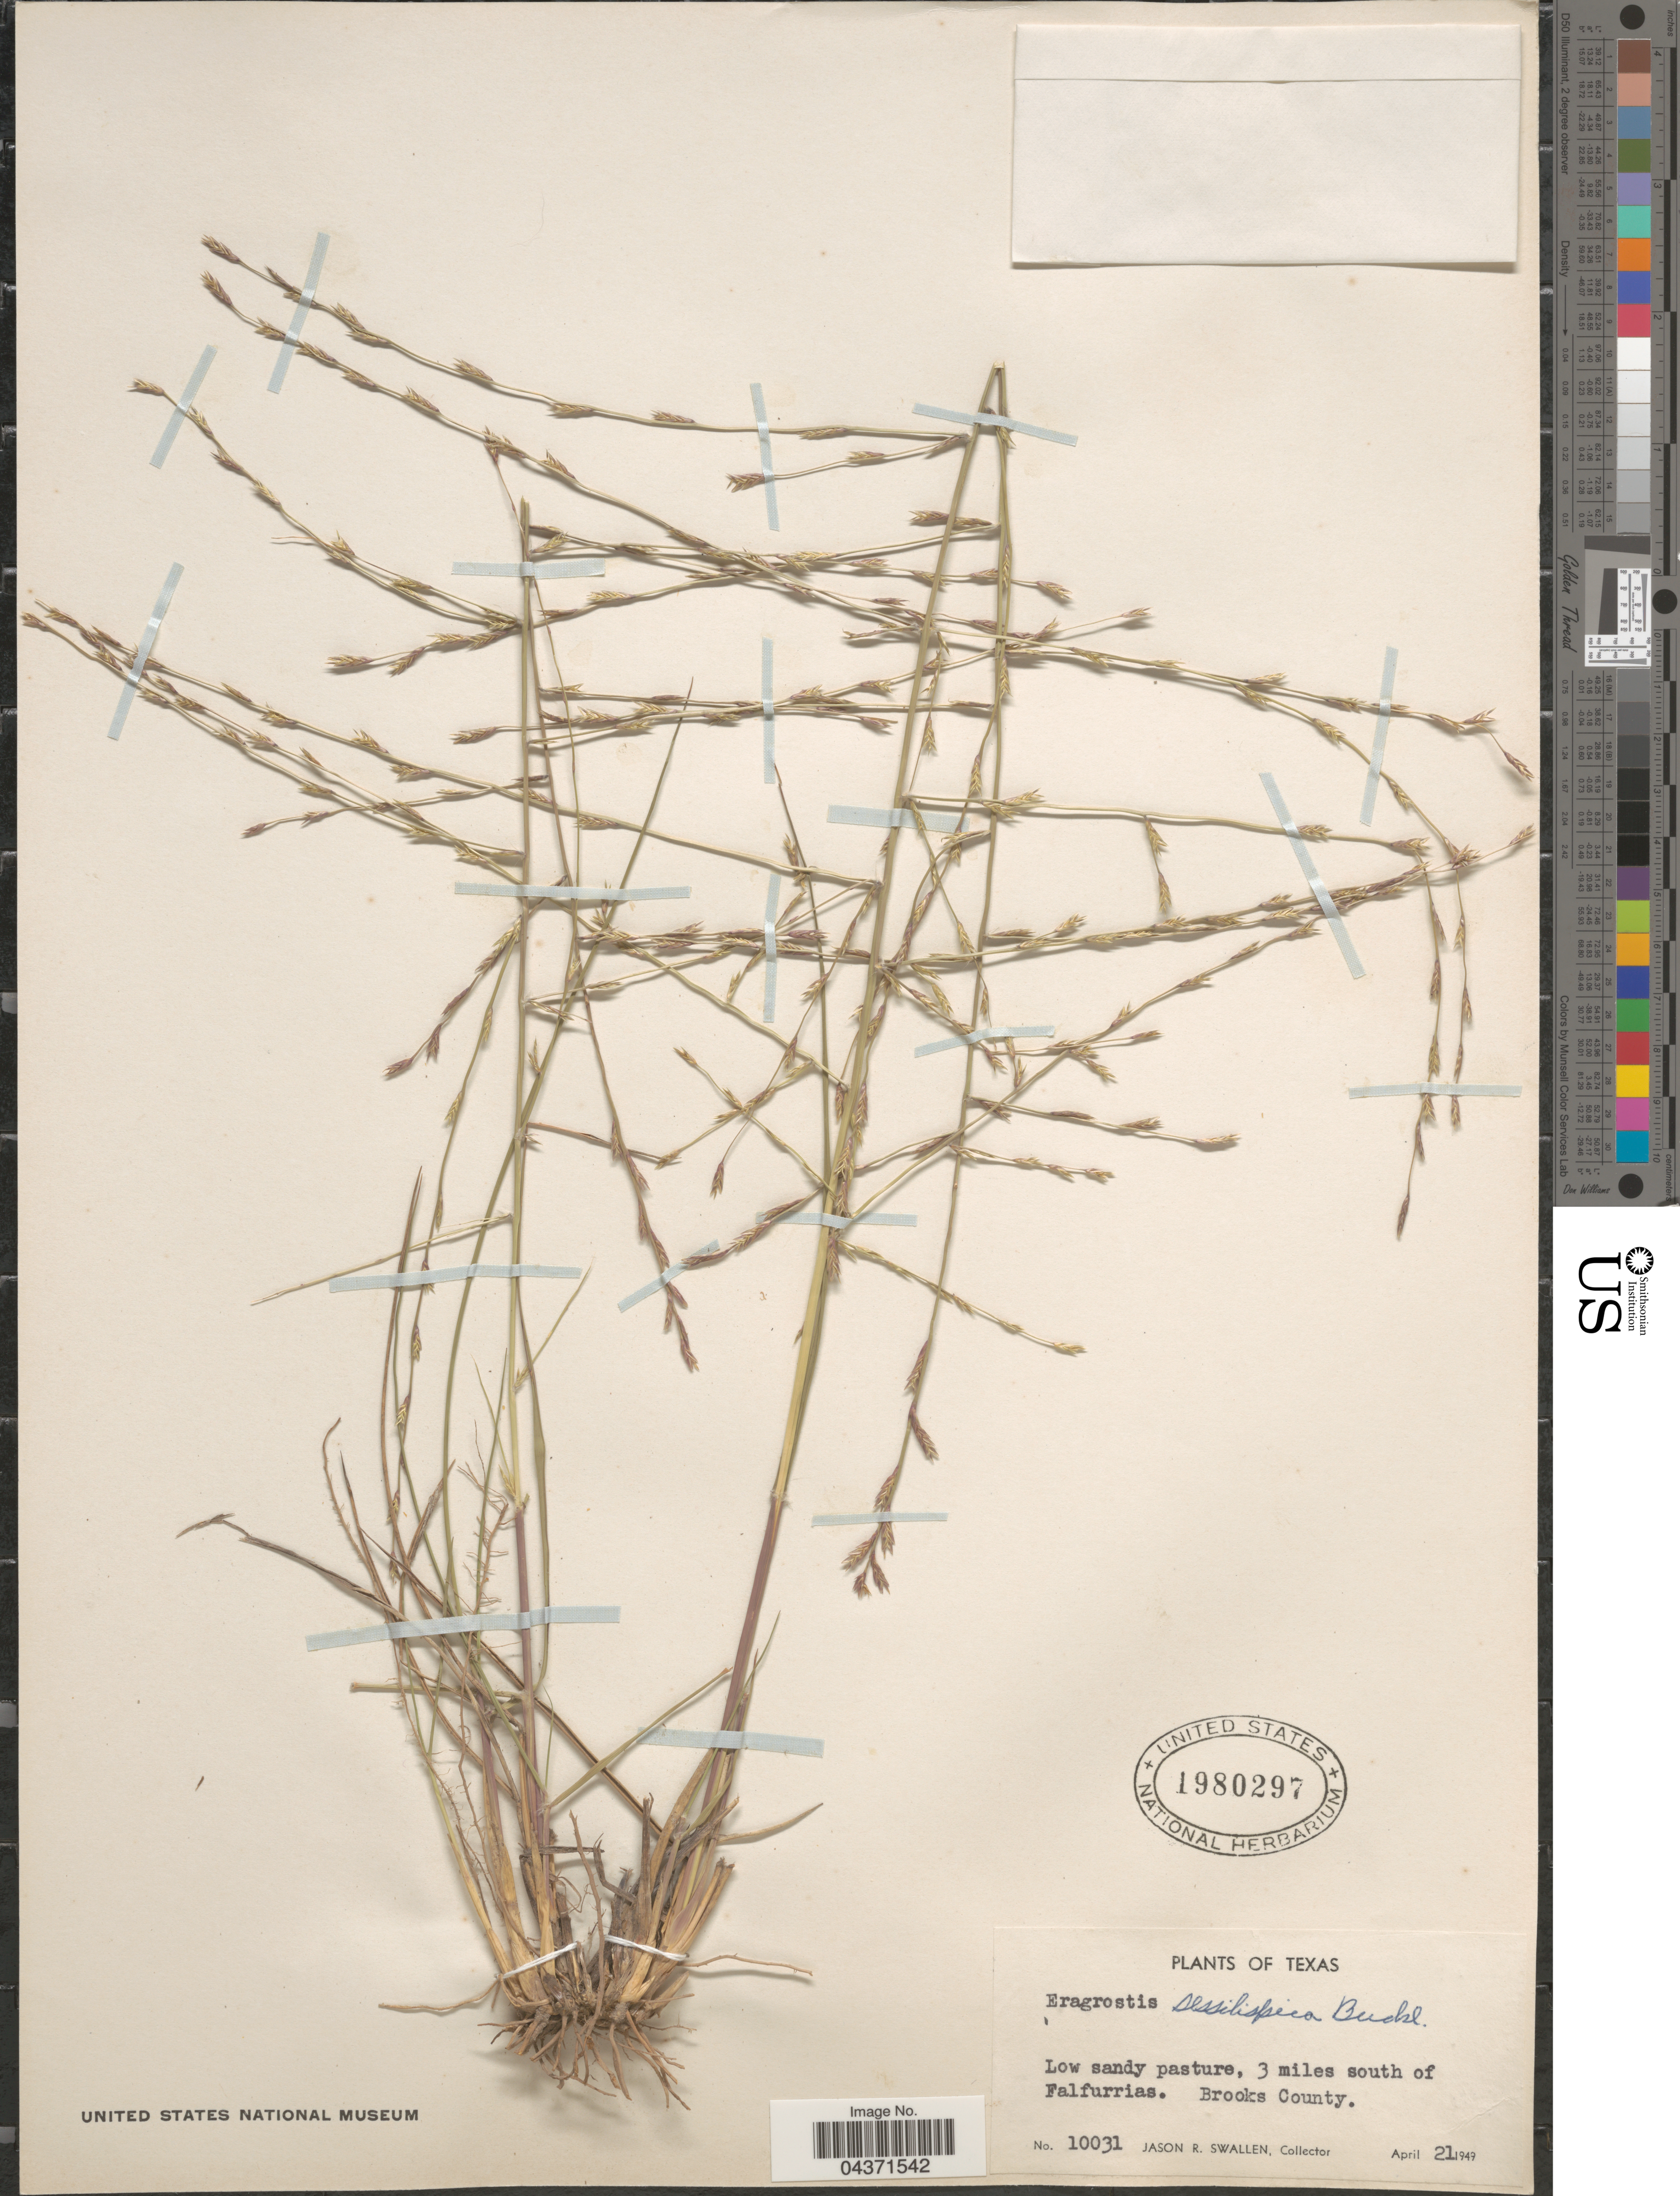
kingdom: Plantae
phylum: Tracheophyta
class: Liliopsida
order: Poales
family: Poaceae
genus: Eragrostis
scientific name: Eragrostis sessilispica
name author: Buckley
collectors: J. R. Swallen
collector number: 10031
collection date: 1949-04-21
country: United States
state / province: Texas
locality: Low sandy pasture, 3 miles south of Falfurrias. Brooks County.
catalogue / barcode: US 1980297